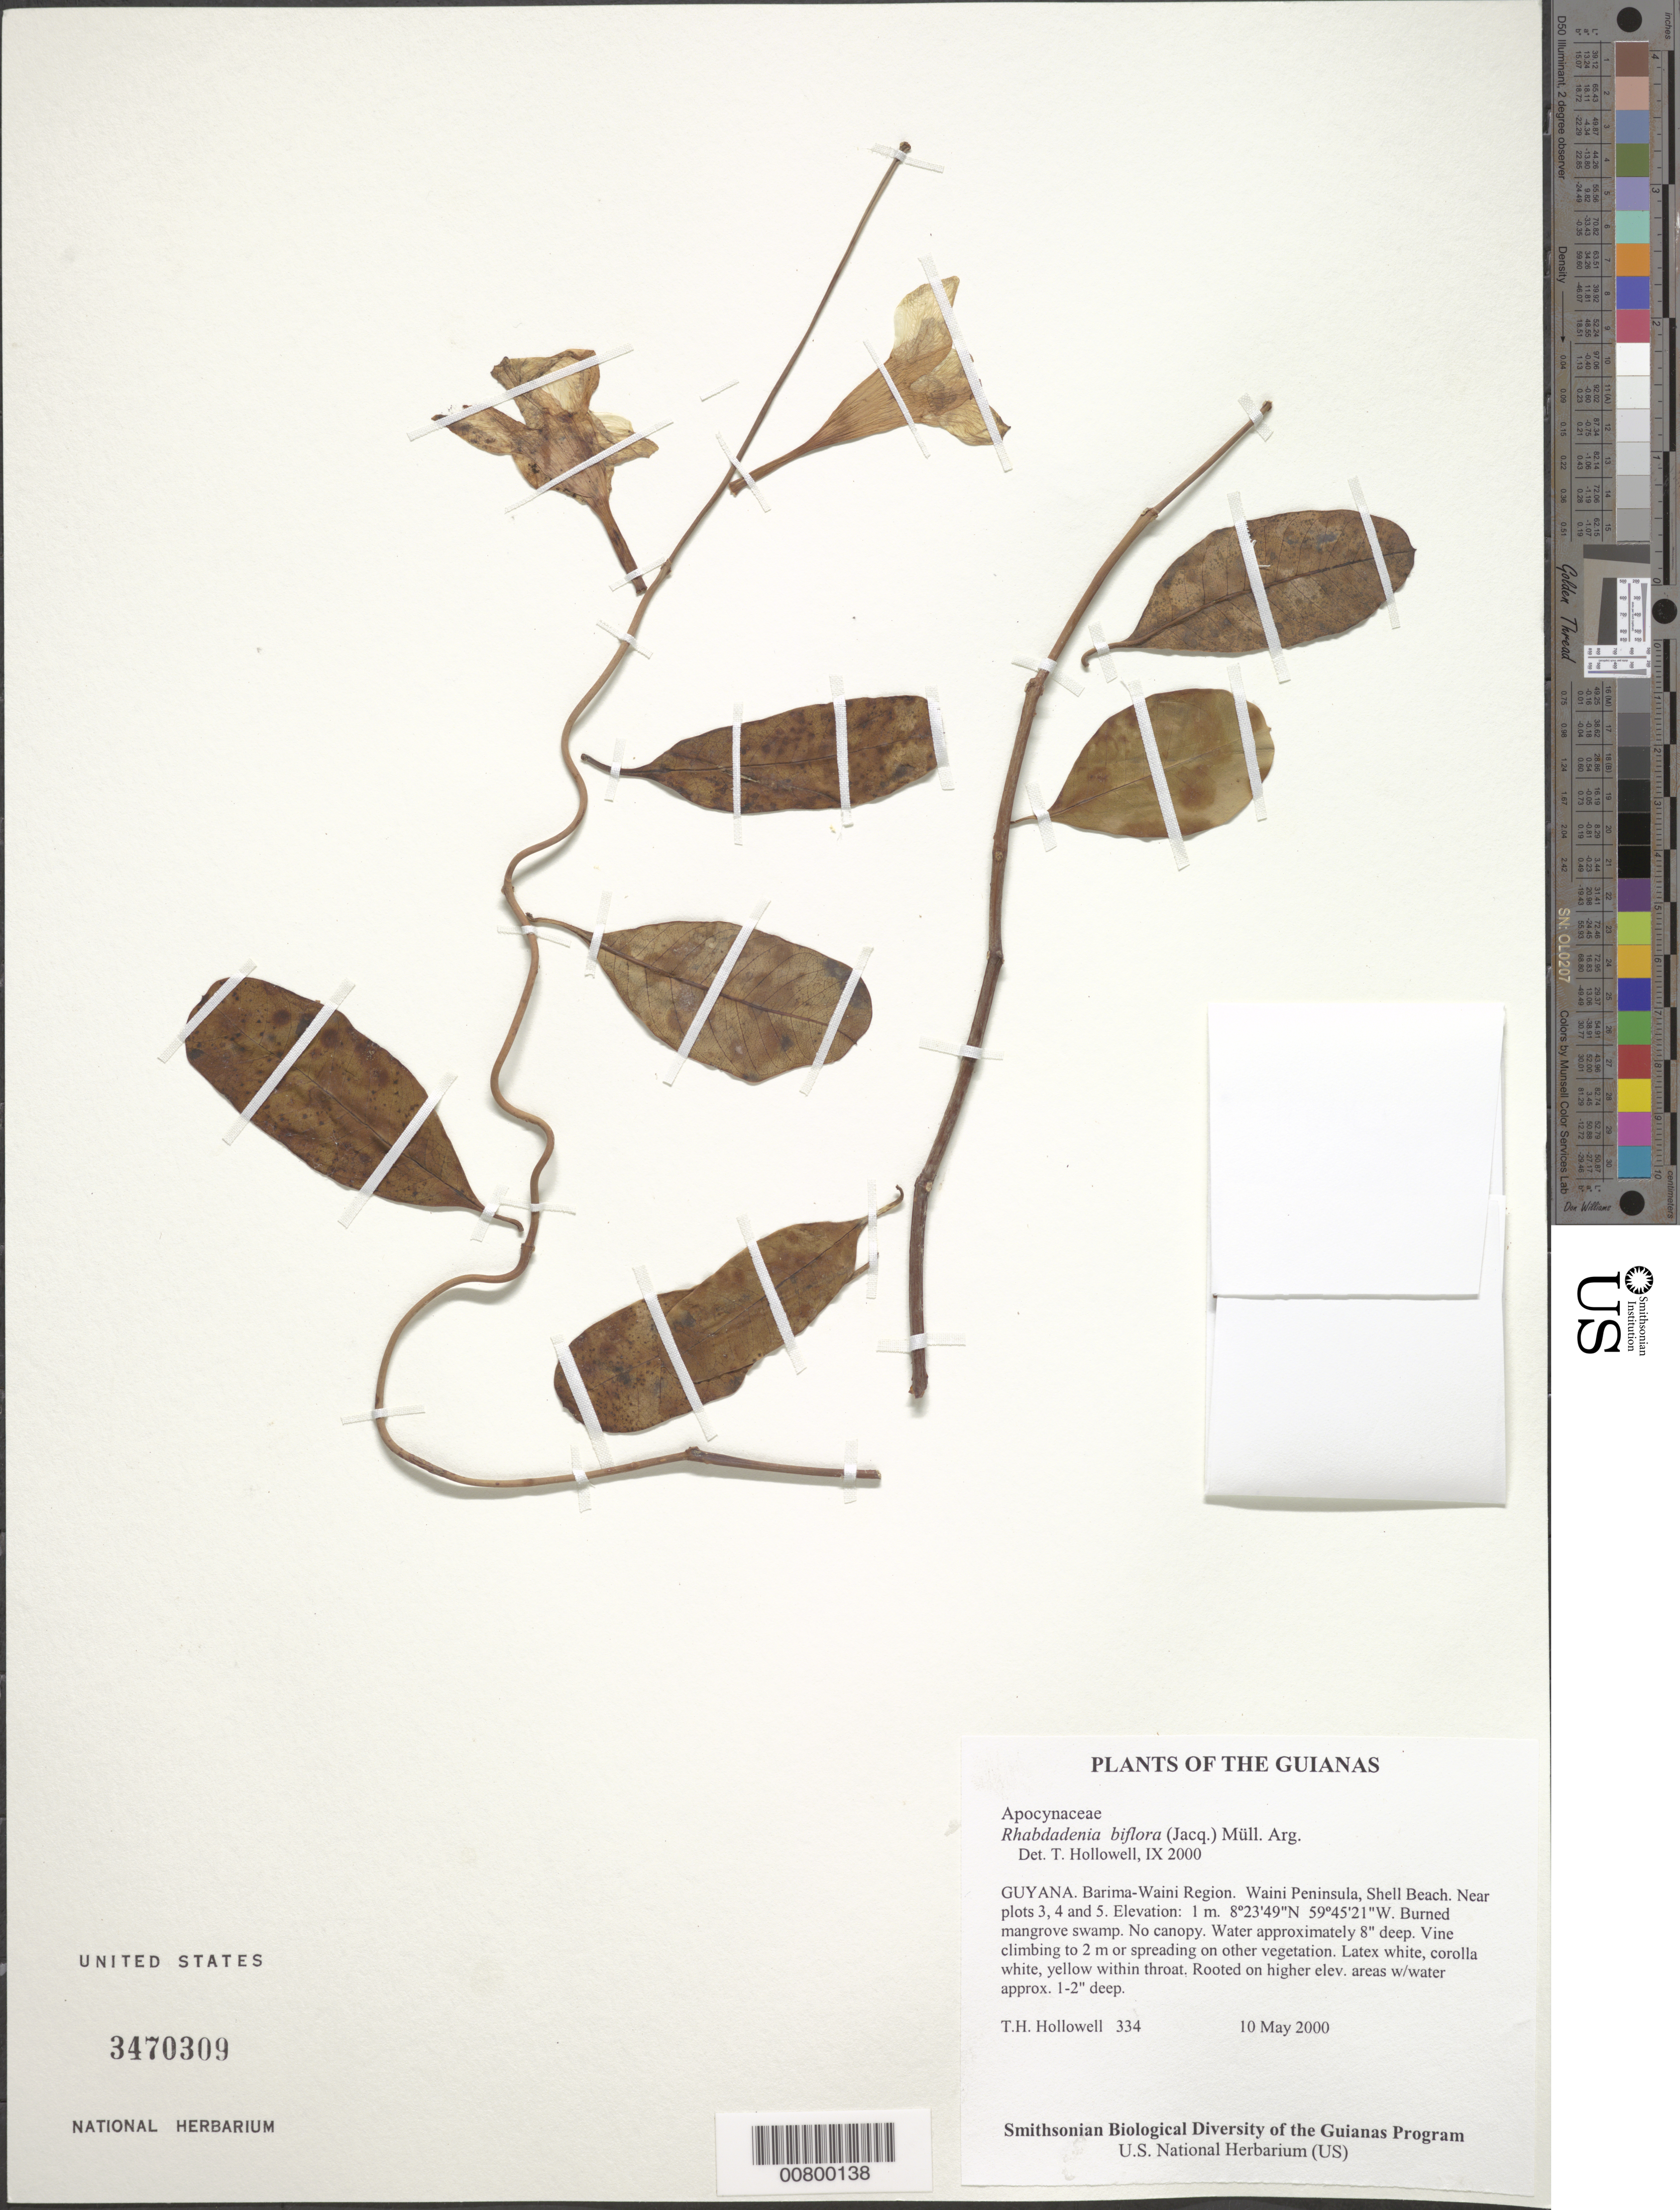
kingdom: Plantae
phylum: Tracheophyta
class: Magnoliopsida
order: Gentianales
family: Apocynaceae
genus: Rhabdadenia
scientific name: Rhabdadenia biflora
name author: (Jacq.) Müll. Arg.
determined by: Hollowell, T. H., (BOT), Smithsonian Institution - National Museum of Natural History (UNITED STATES)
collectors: T. Hollowell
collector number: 334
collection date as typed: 10 May 2000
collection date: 2000-05-10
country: Guyana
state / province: Barima-Waini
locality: Waini Peninsula, Shell Beach. Near plots 3, 4 and 5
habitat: Burned mangrove swamp. No canopy. Water approximately 8" deep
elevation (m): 1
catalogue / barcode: US 3470309